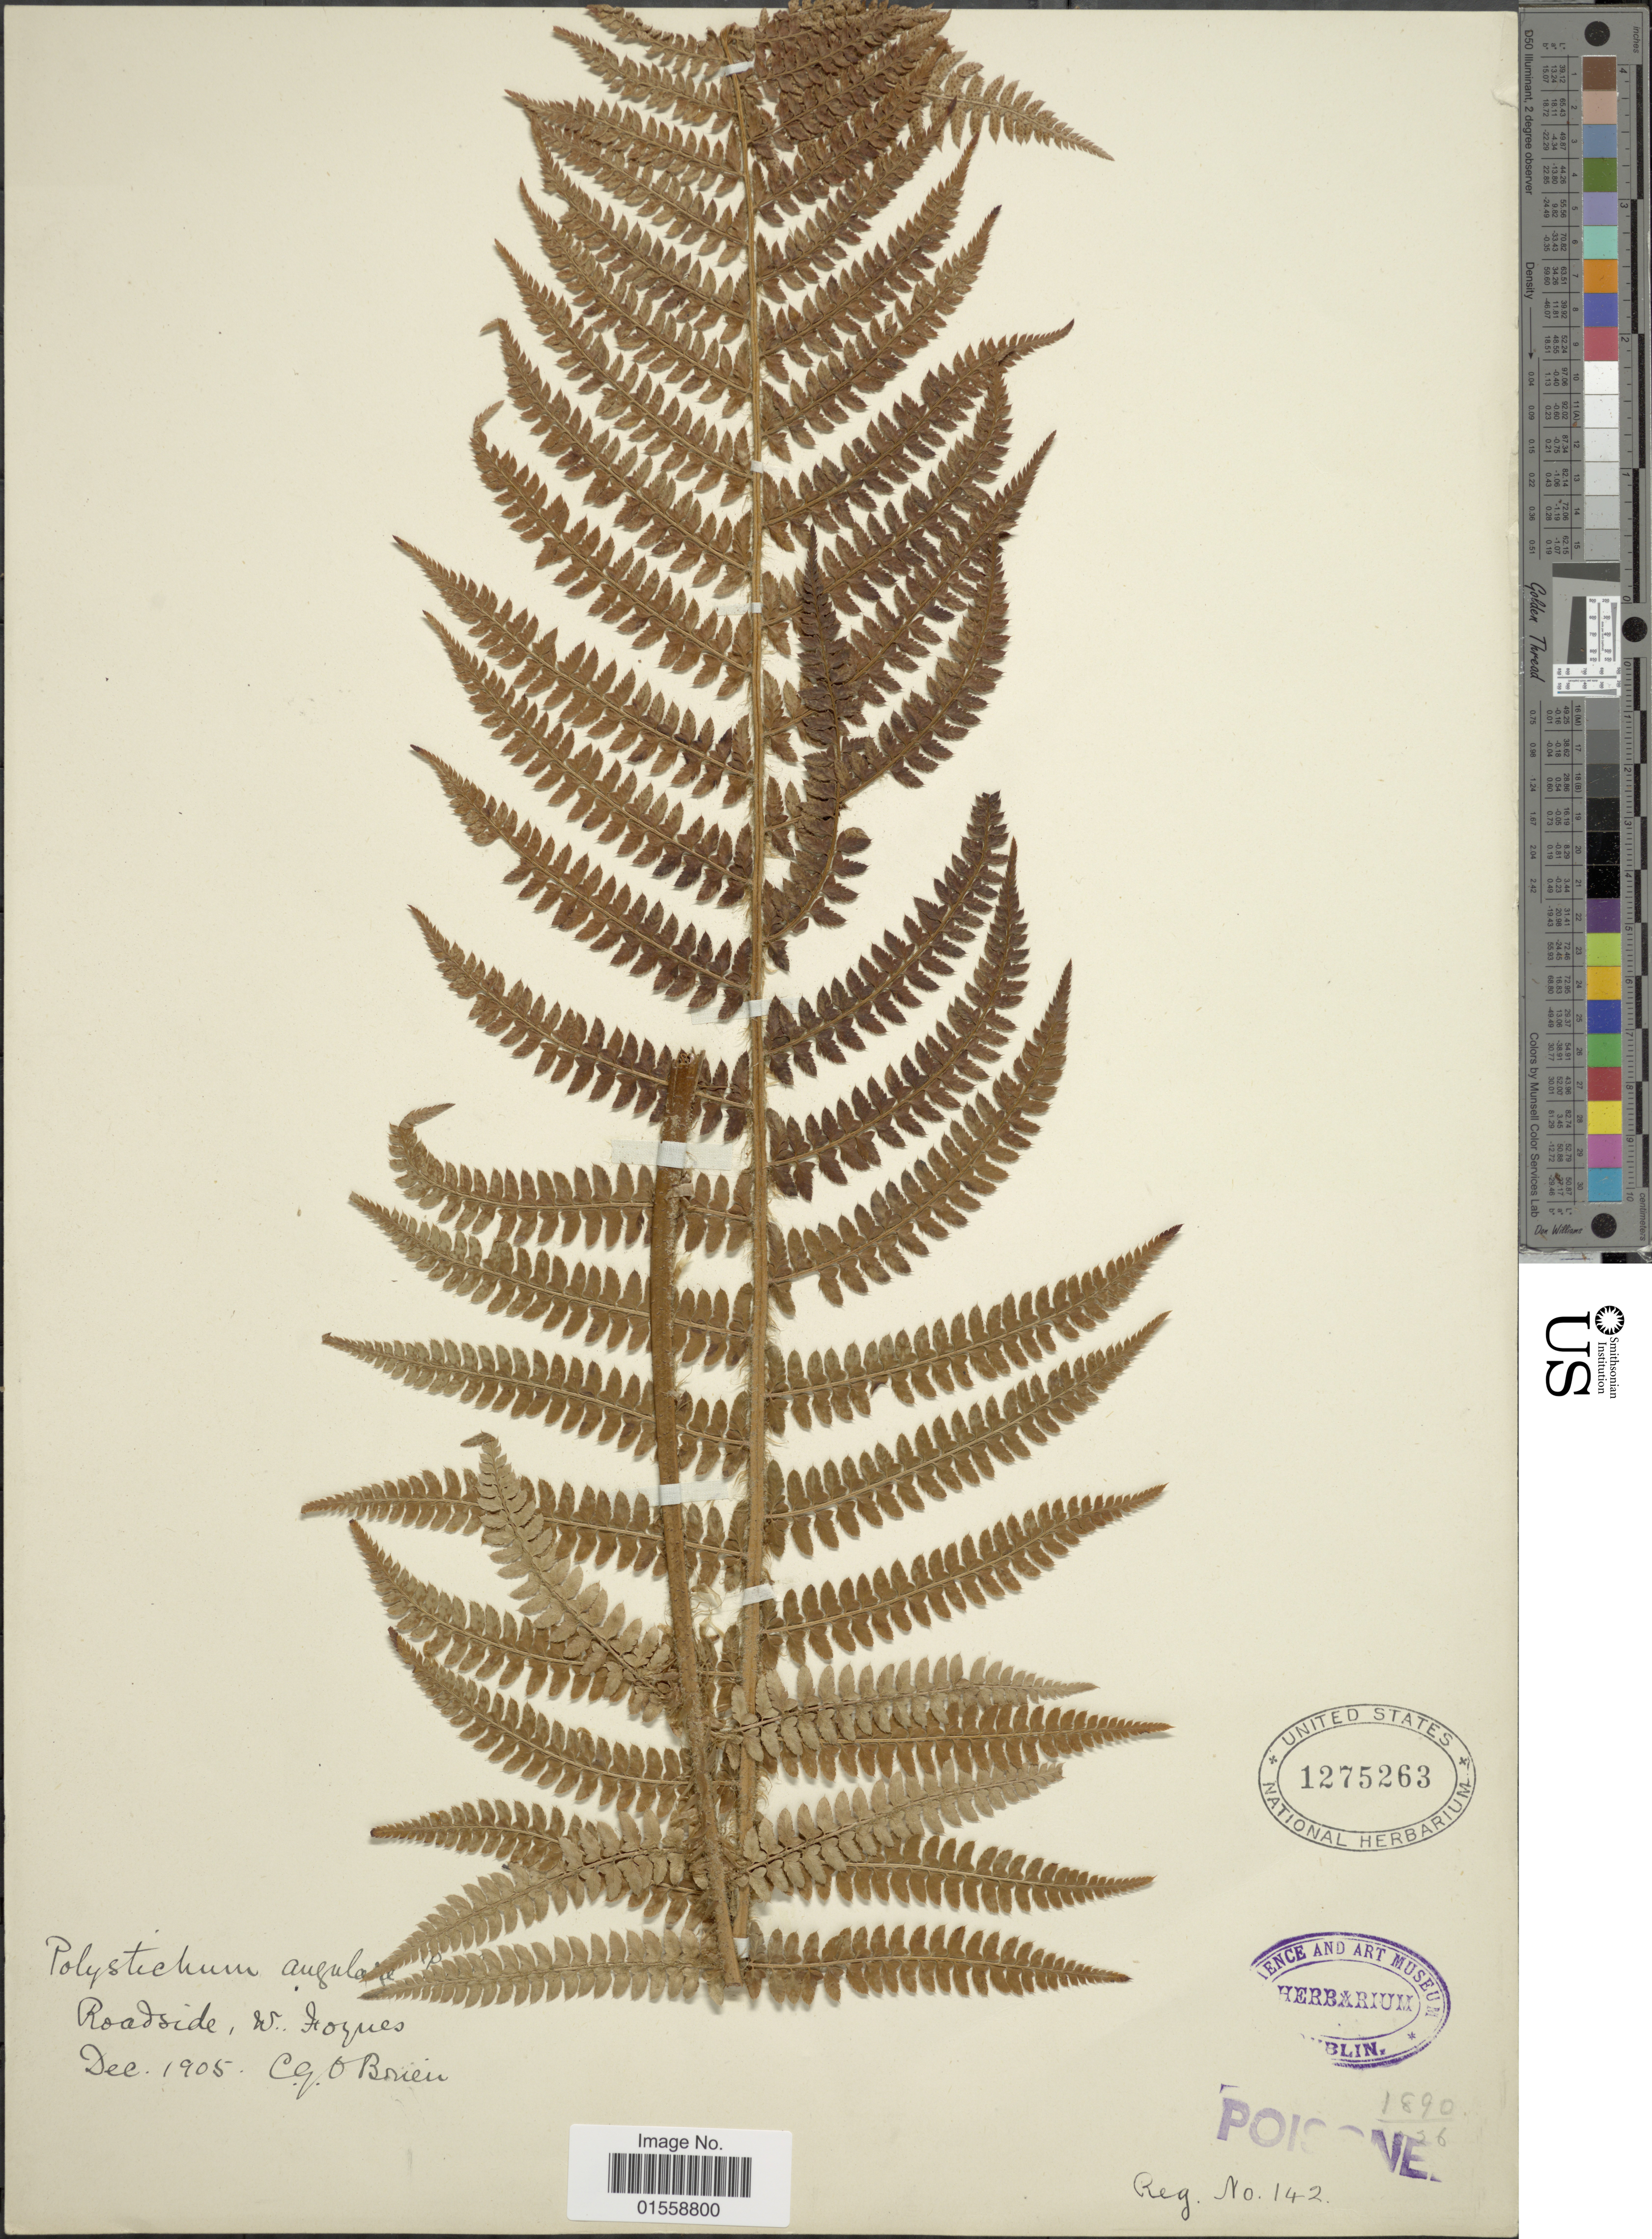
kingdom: Plantae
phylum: Tracheophyta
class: Polypodiopsida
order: Polypodiales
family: Dryopteridaceae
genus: Polystichum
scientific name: Polystichum setiferum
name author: (Forssk.) Moore ex Woynar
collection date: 1905-12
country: Ireland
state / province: Munster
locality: W. Foynes.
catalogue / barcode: US 1275263